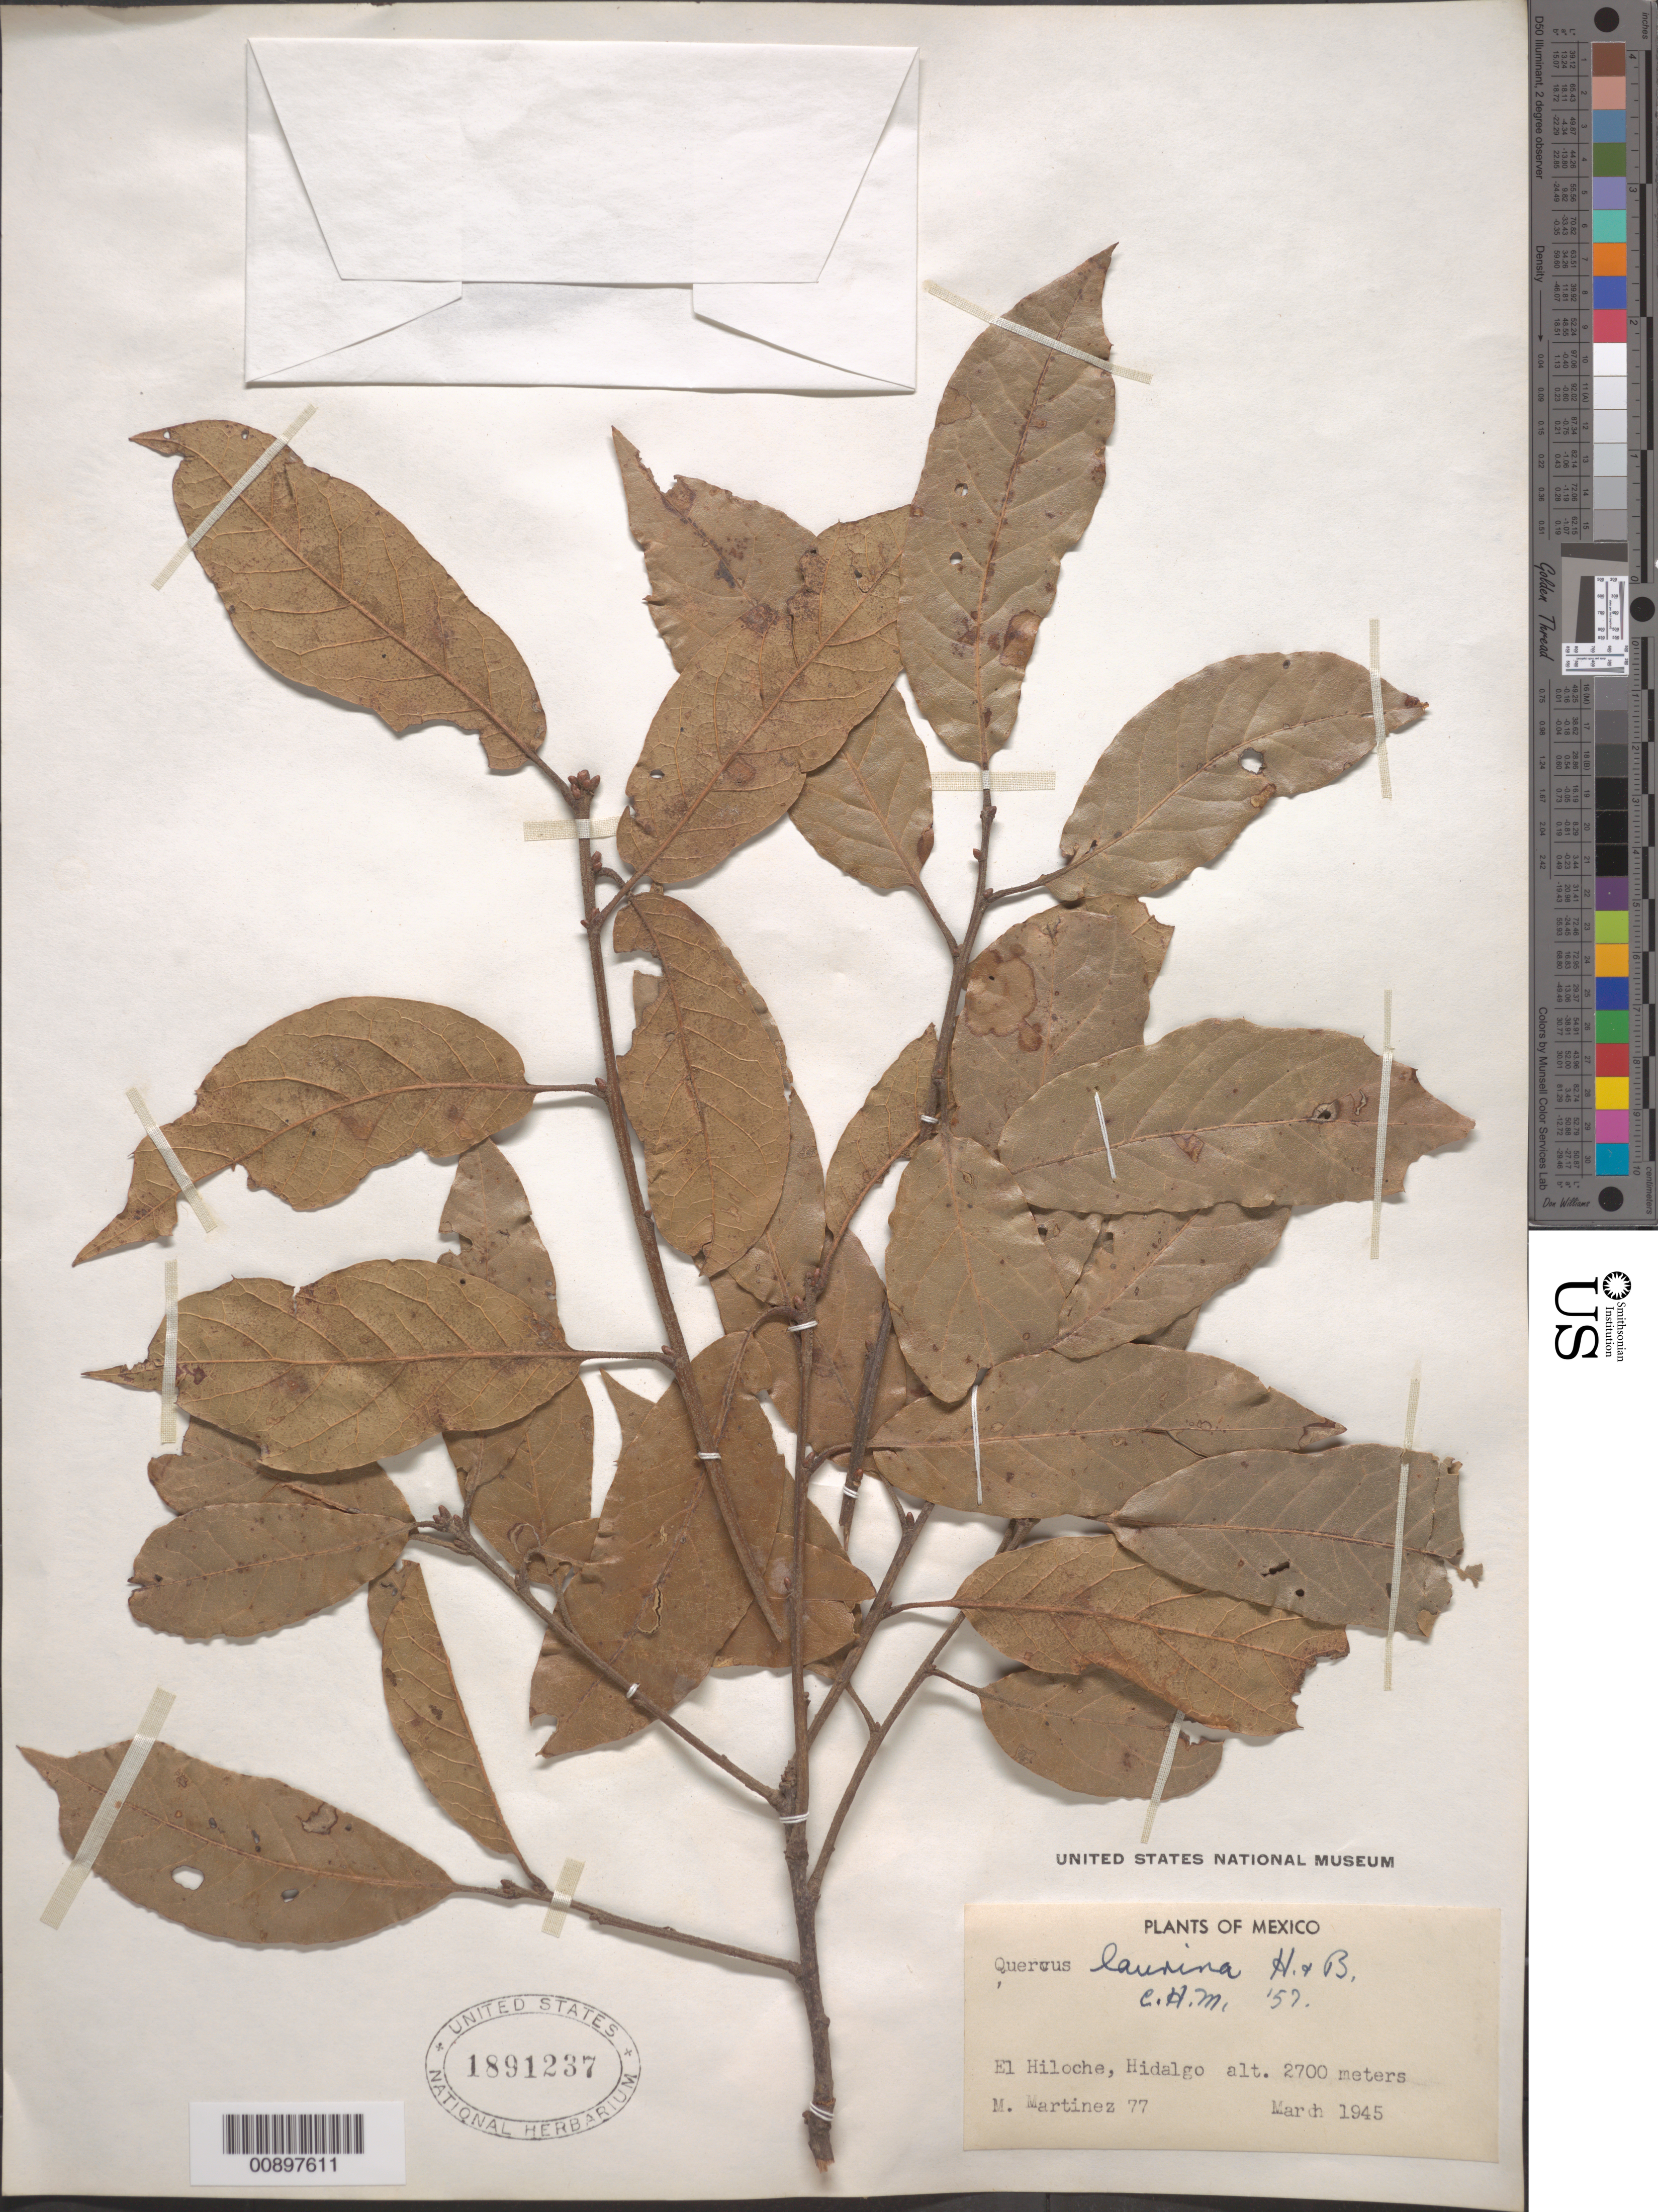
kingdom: Plantae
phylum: Tracheophyta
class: Magnoliopsida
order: Fagales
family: Fagaceae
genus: Quercus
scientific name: Quercus laurina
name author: Humb. & Bonpl.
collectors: M. Martinez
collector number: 77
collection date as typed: Mar 1945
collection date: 1945-03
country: Mexico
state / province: Hidalgo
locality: El Hiloche, Hidalgo.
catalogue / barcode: US 1891237